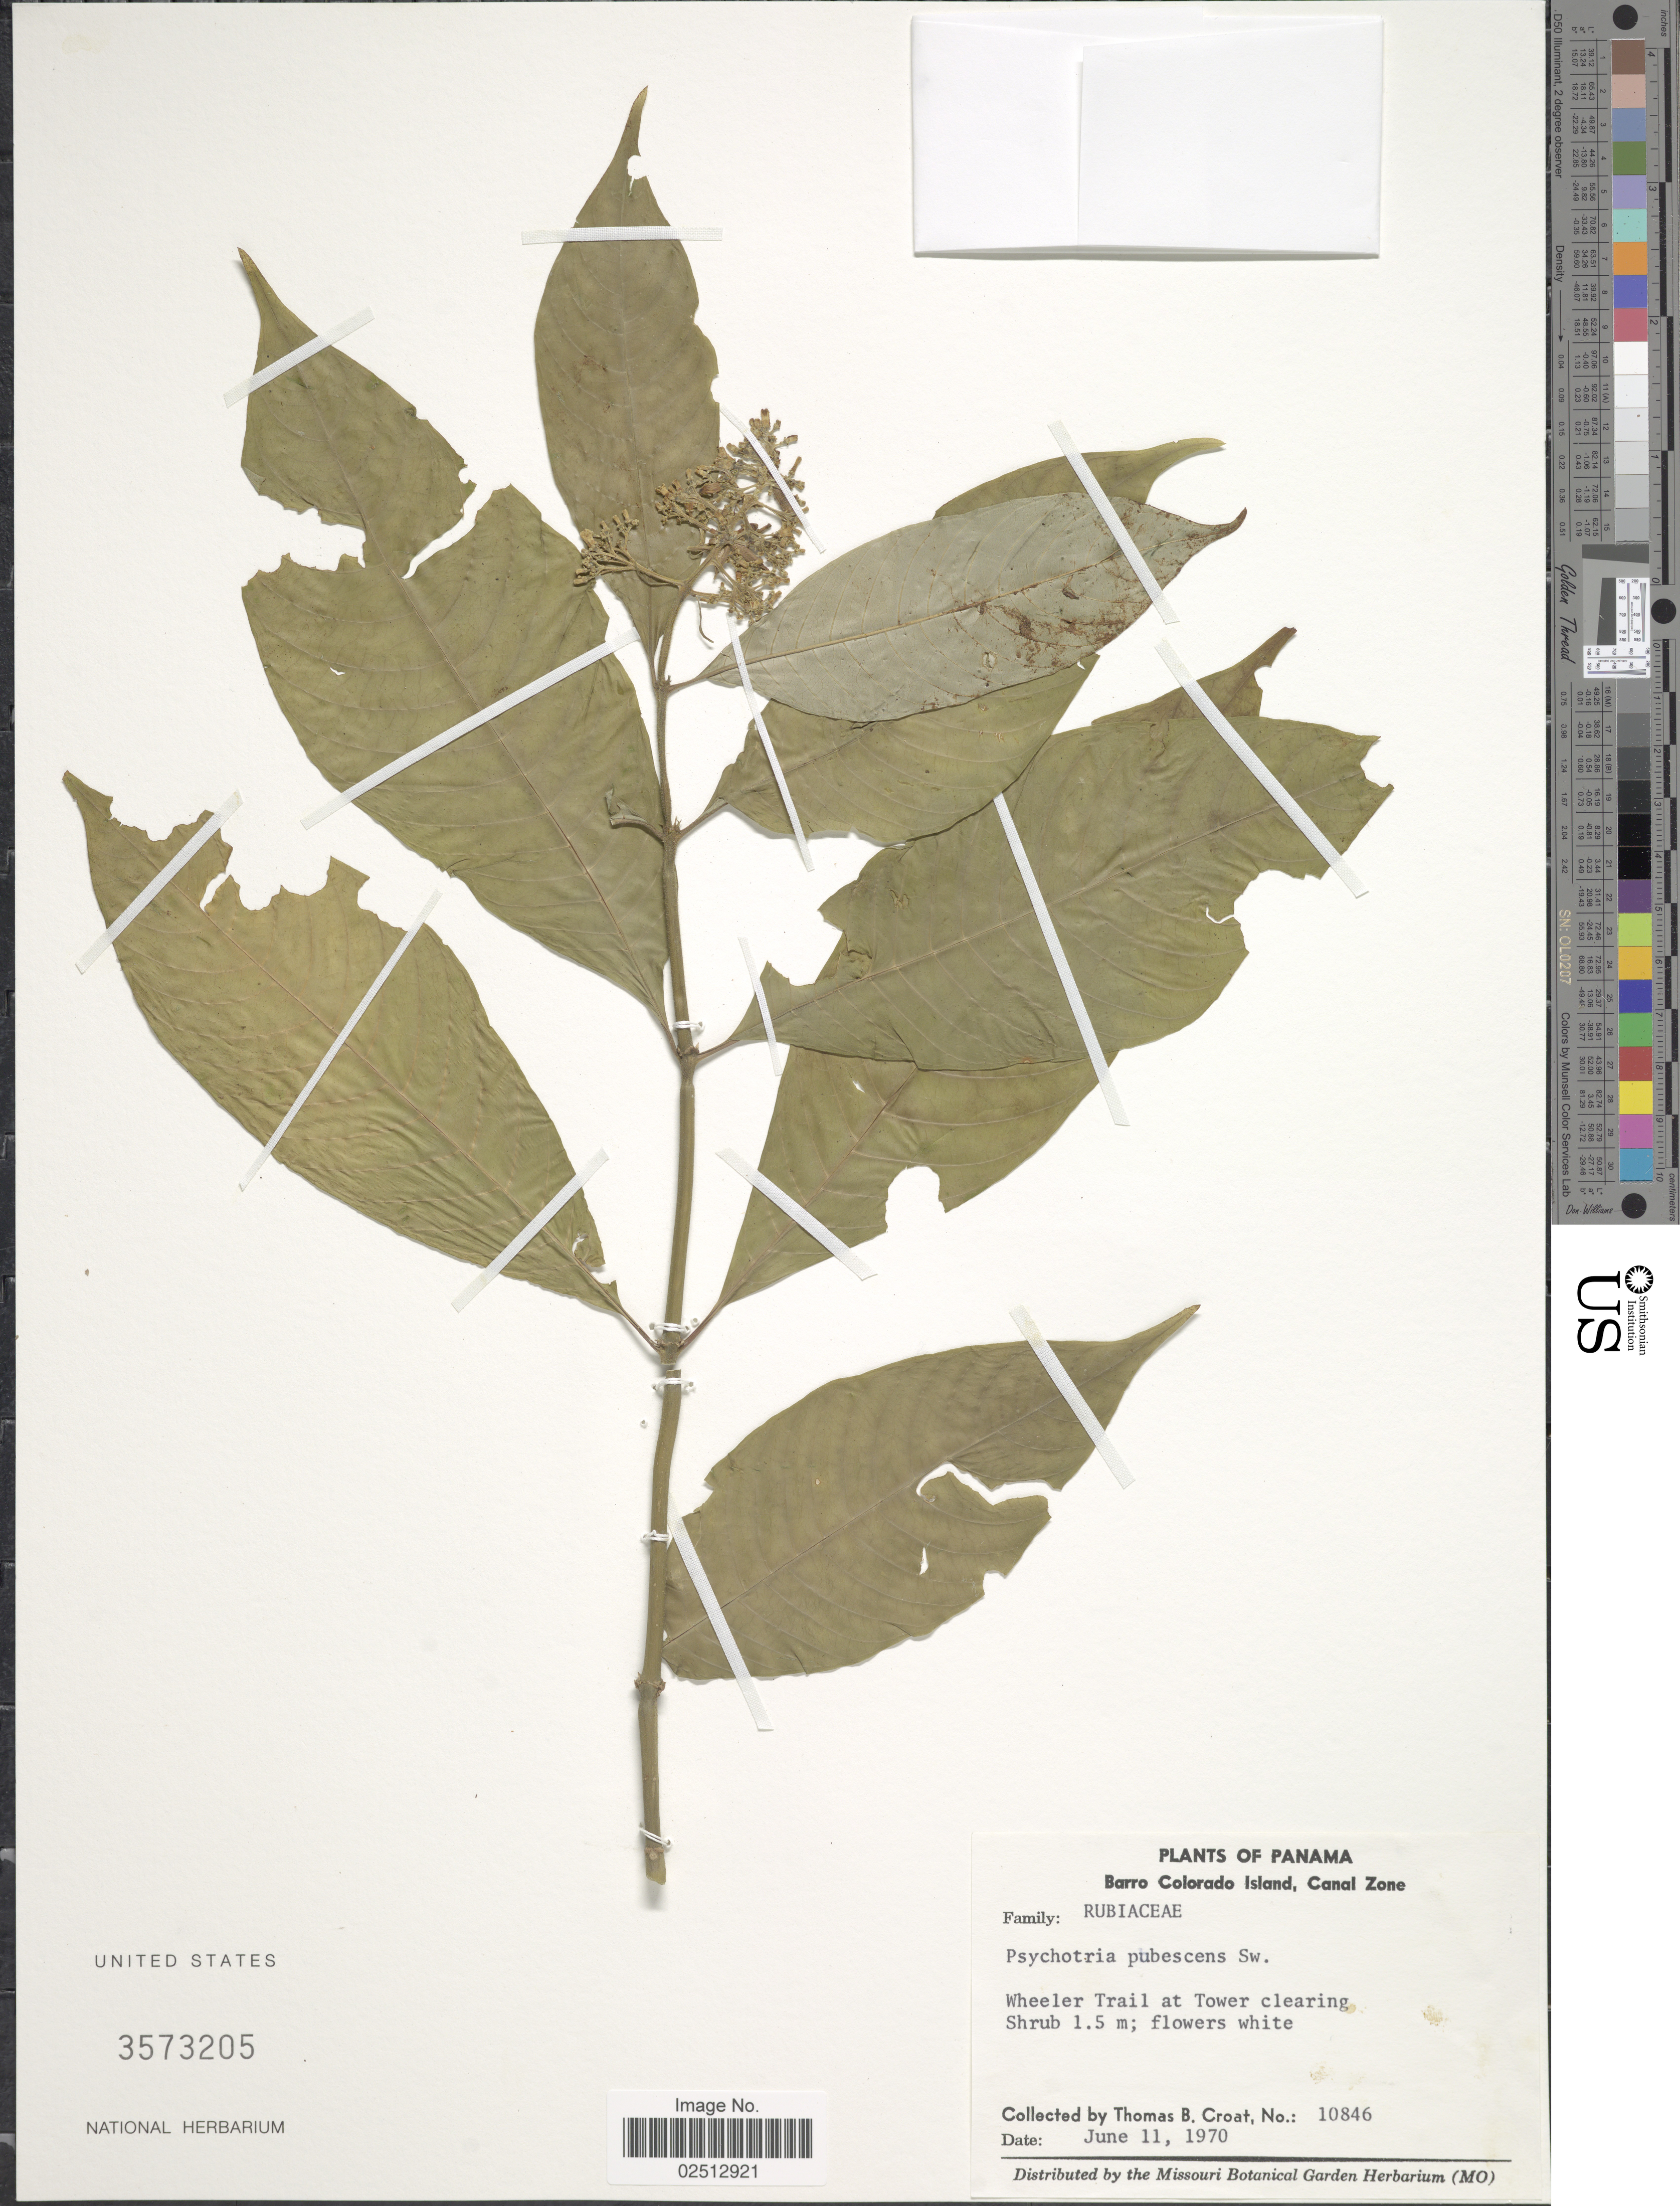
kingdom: Plantae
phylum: Tracheophyta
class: Magnoliopsida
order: Gentianales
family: Rubiaceae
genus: Psychotria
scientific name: Psychotria pubescens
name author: Sw.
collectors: T. B. Croat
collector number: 10846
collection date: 1970-06-11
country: Panama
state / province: Panamá Oeste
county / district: Canal Zone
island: Barro Colorado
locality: Barro Colorado Island, Canal Zone. Wheeler Trail at Tower clearing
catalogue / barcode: US 3573205